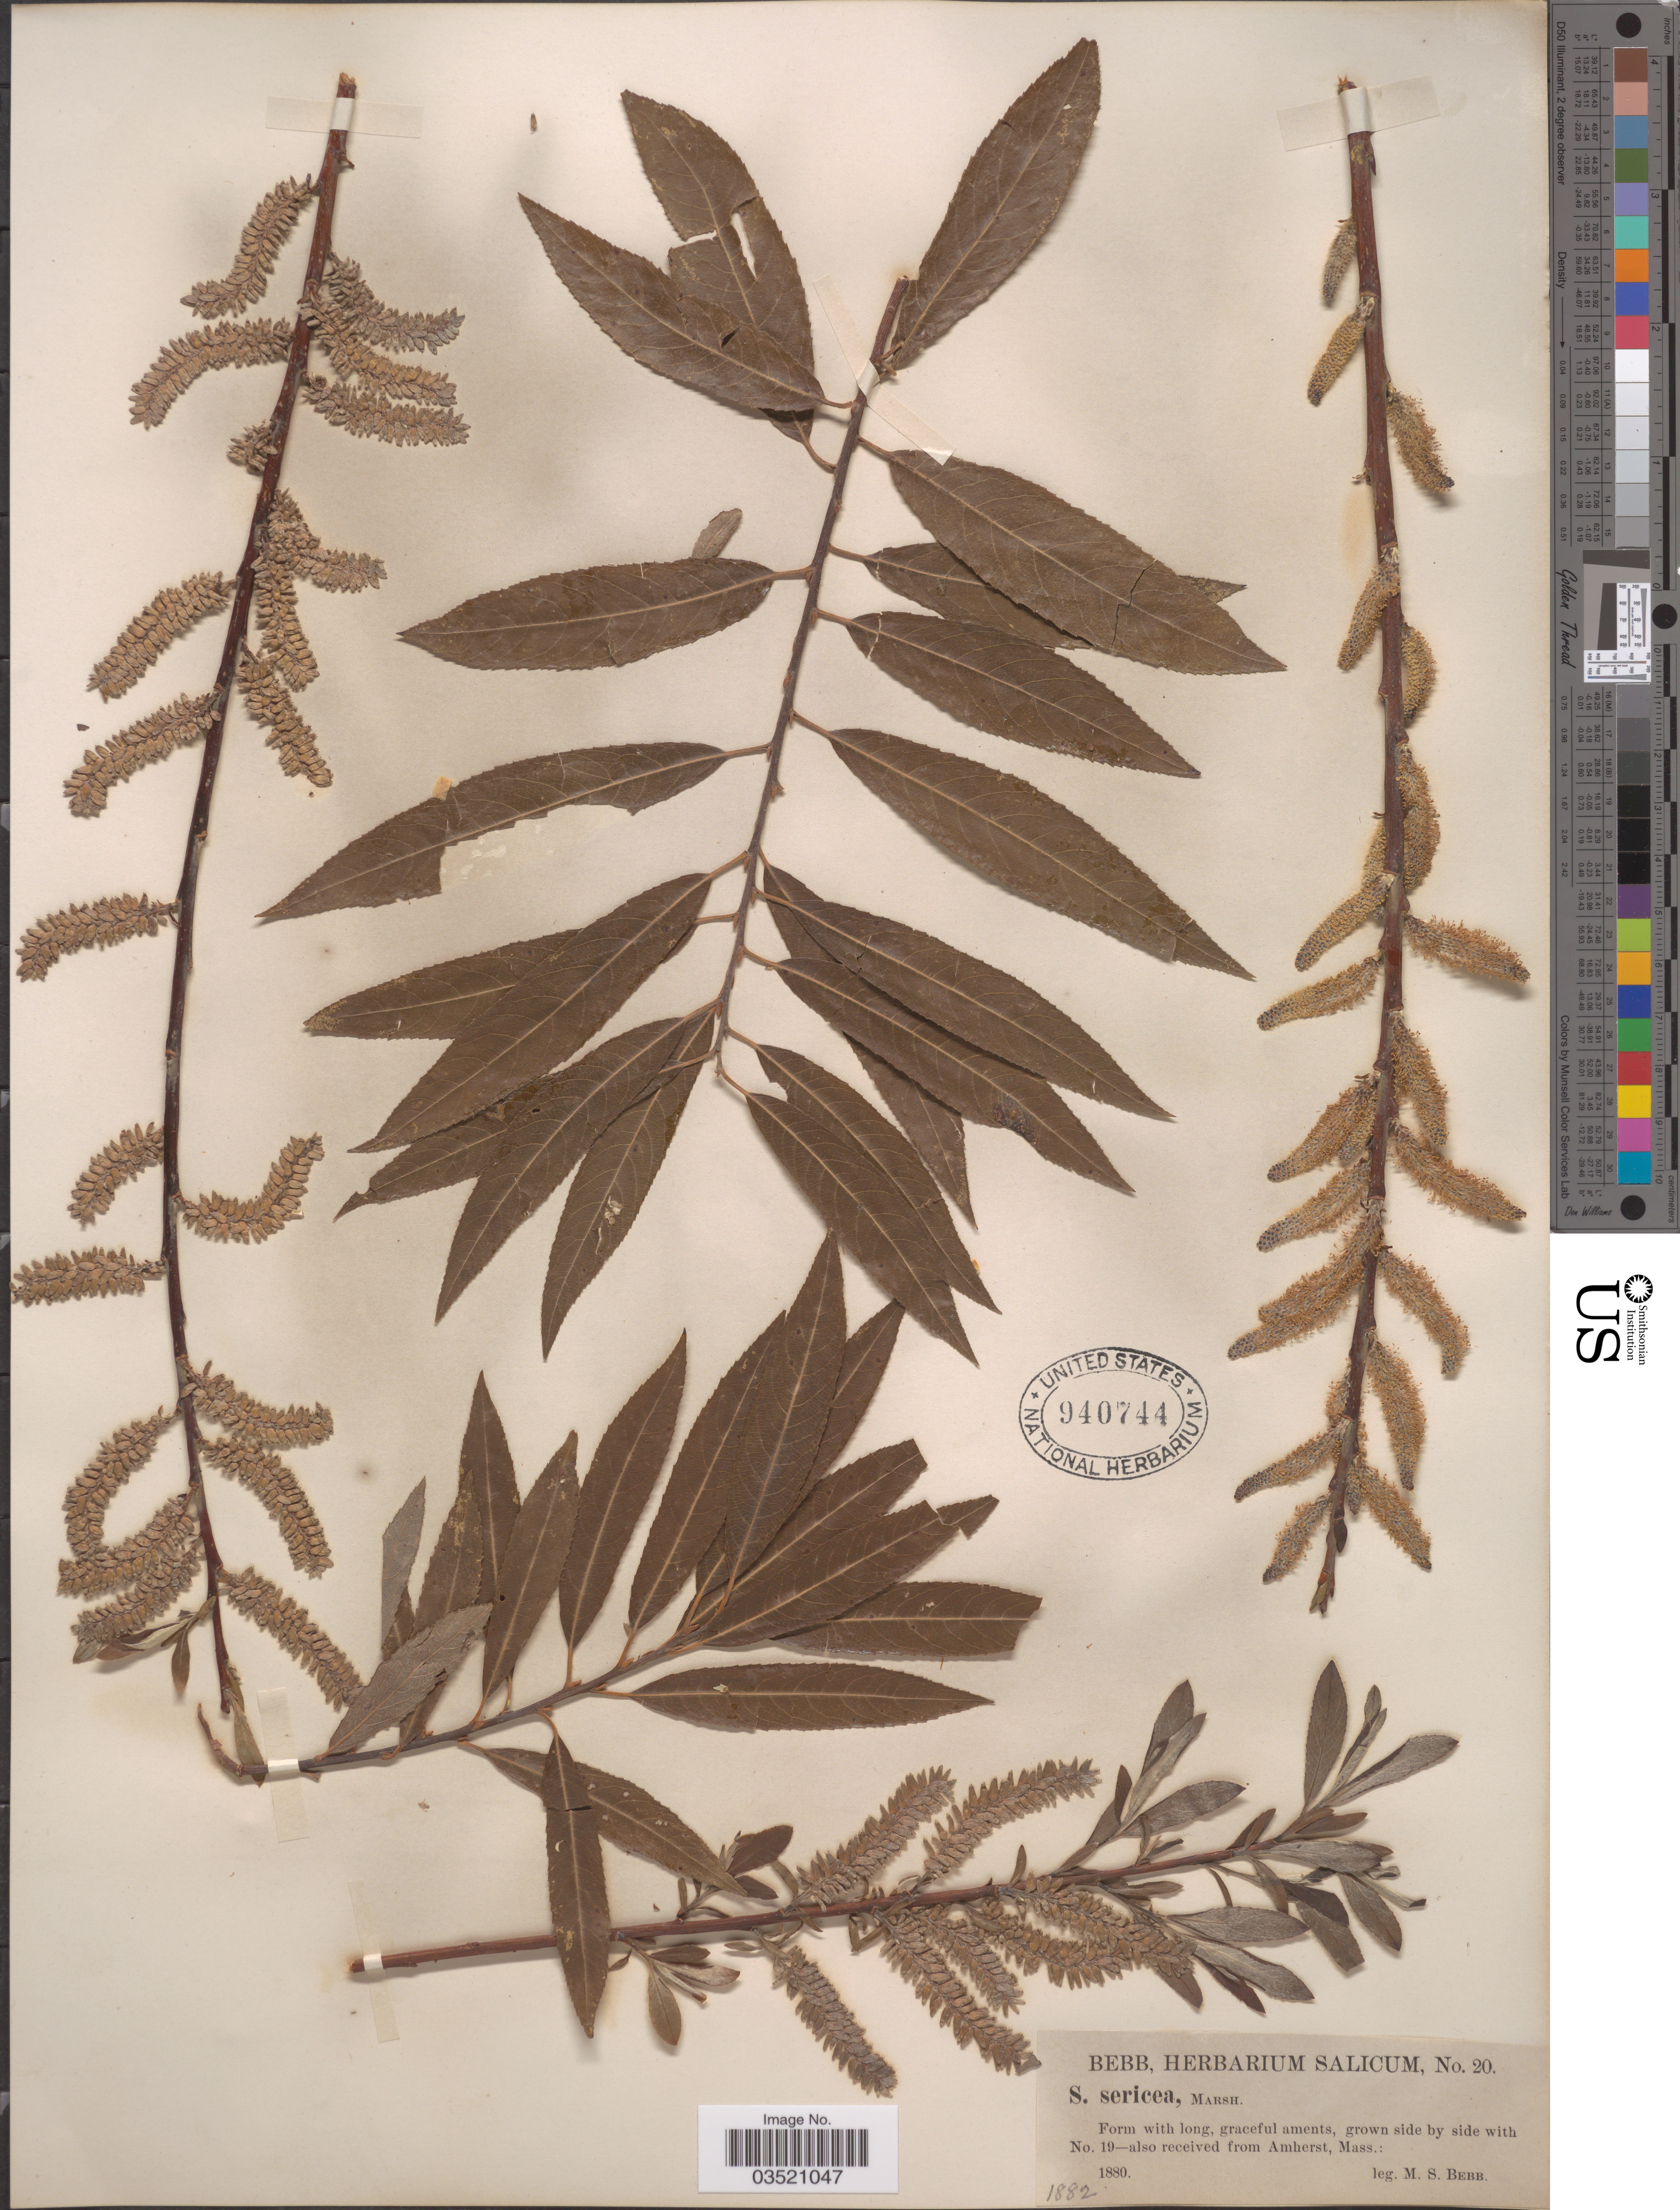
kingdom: Plantae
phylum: Tracheophyta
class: Magnoliopsida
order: Malpighiales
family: Salicaceae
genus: Salix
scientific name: Salix sericea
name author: Marshall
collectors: M. Bebb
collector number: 20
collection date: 1880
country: United States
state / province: Massachusetts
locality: Amherst. [unsure placement]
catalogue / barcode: US 940744